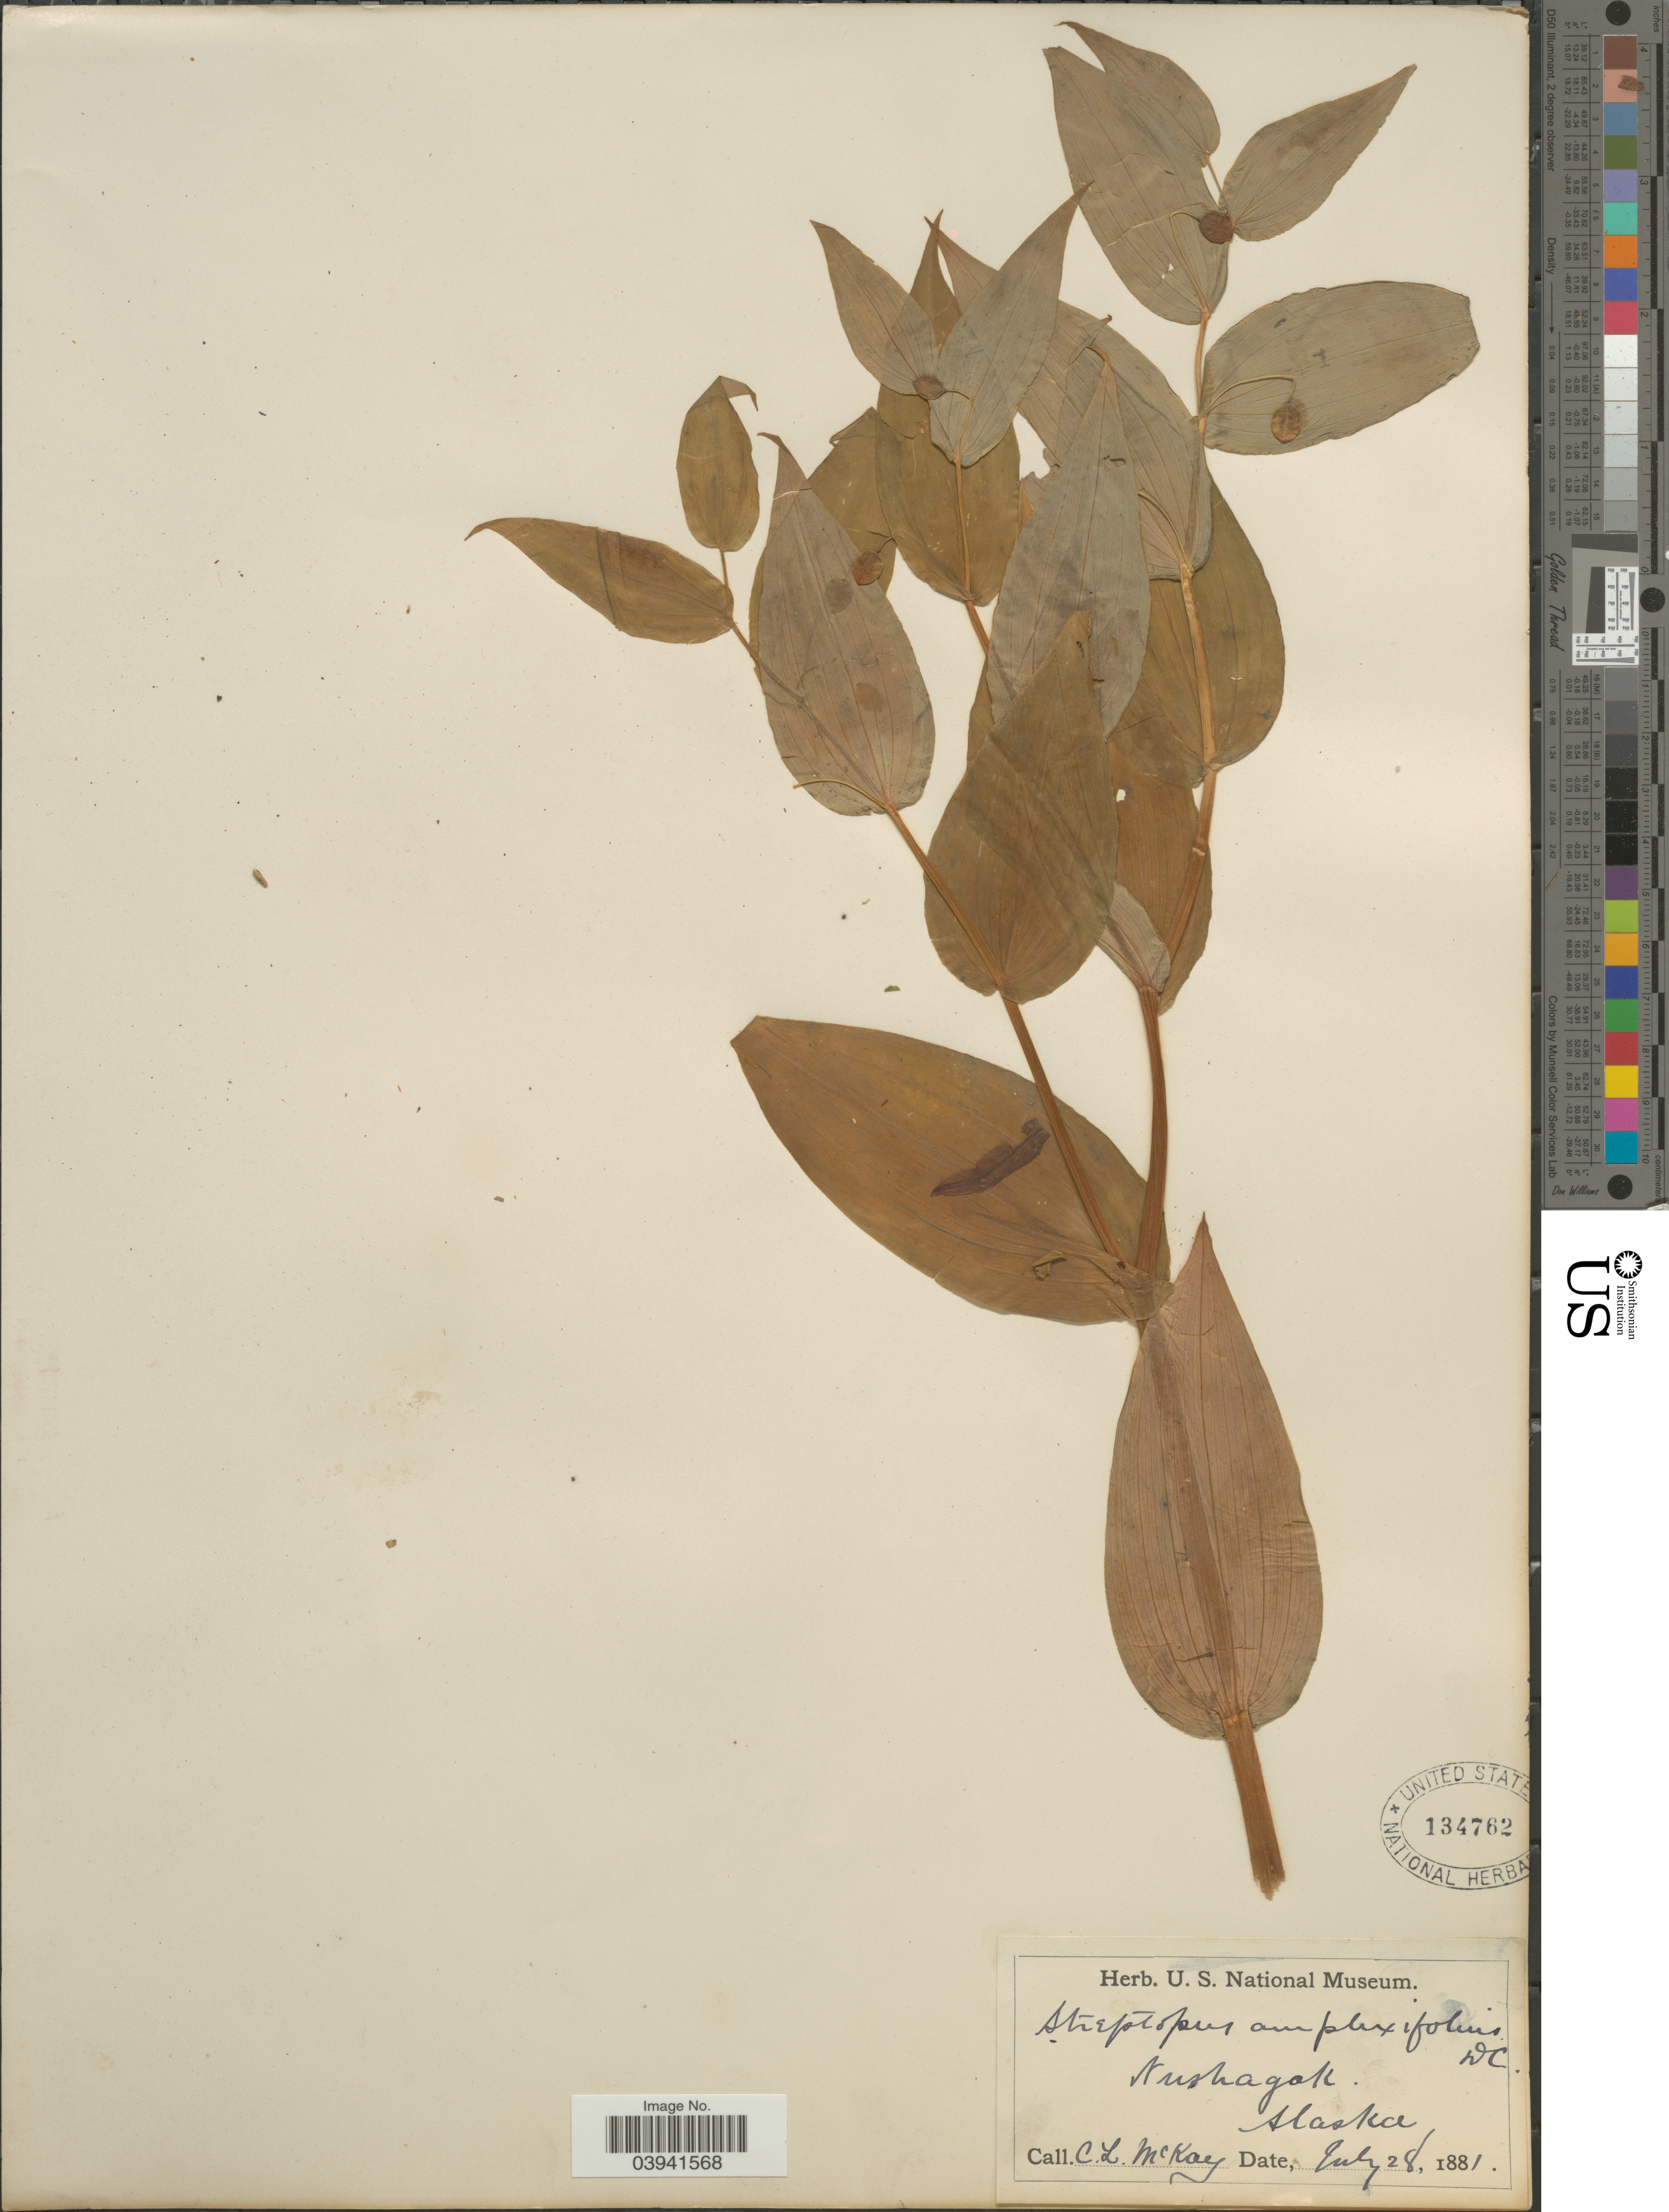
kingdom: Plantae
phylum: Tracheophyta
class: Liliopsida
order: Liliales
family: Liliaceae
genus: Streptopus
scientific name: Streptopus amplexifolius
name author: (L.) DC.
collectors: C. McKay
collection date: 1881-07-28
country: United States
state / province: Alaska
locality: Nushagok.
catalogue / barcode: US 134762